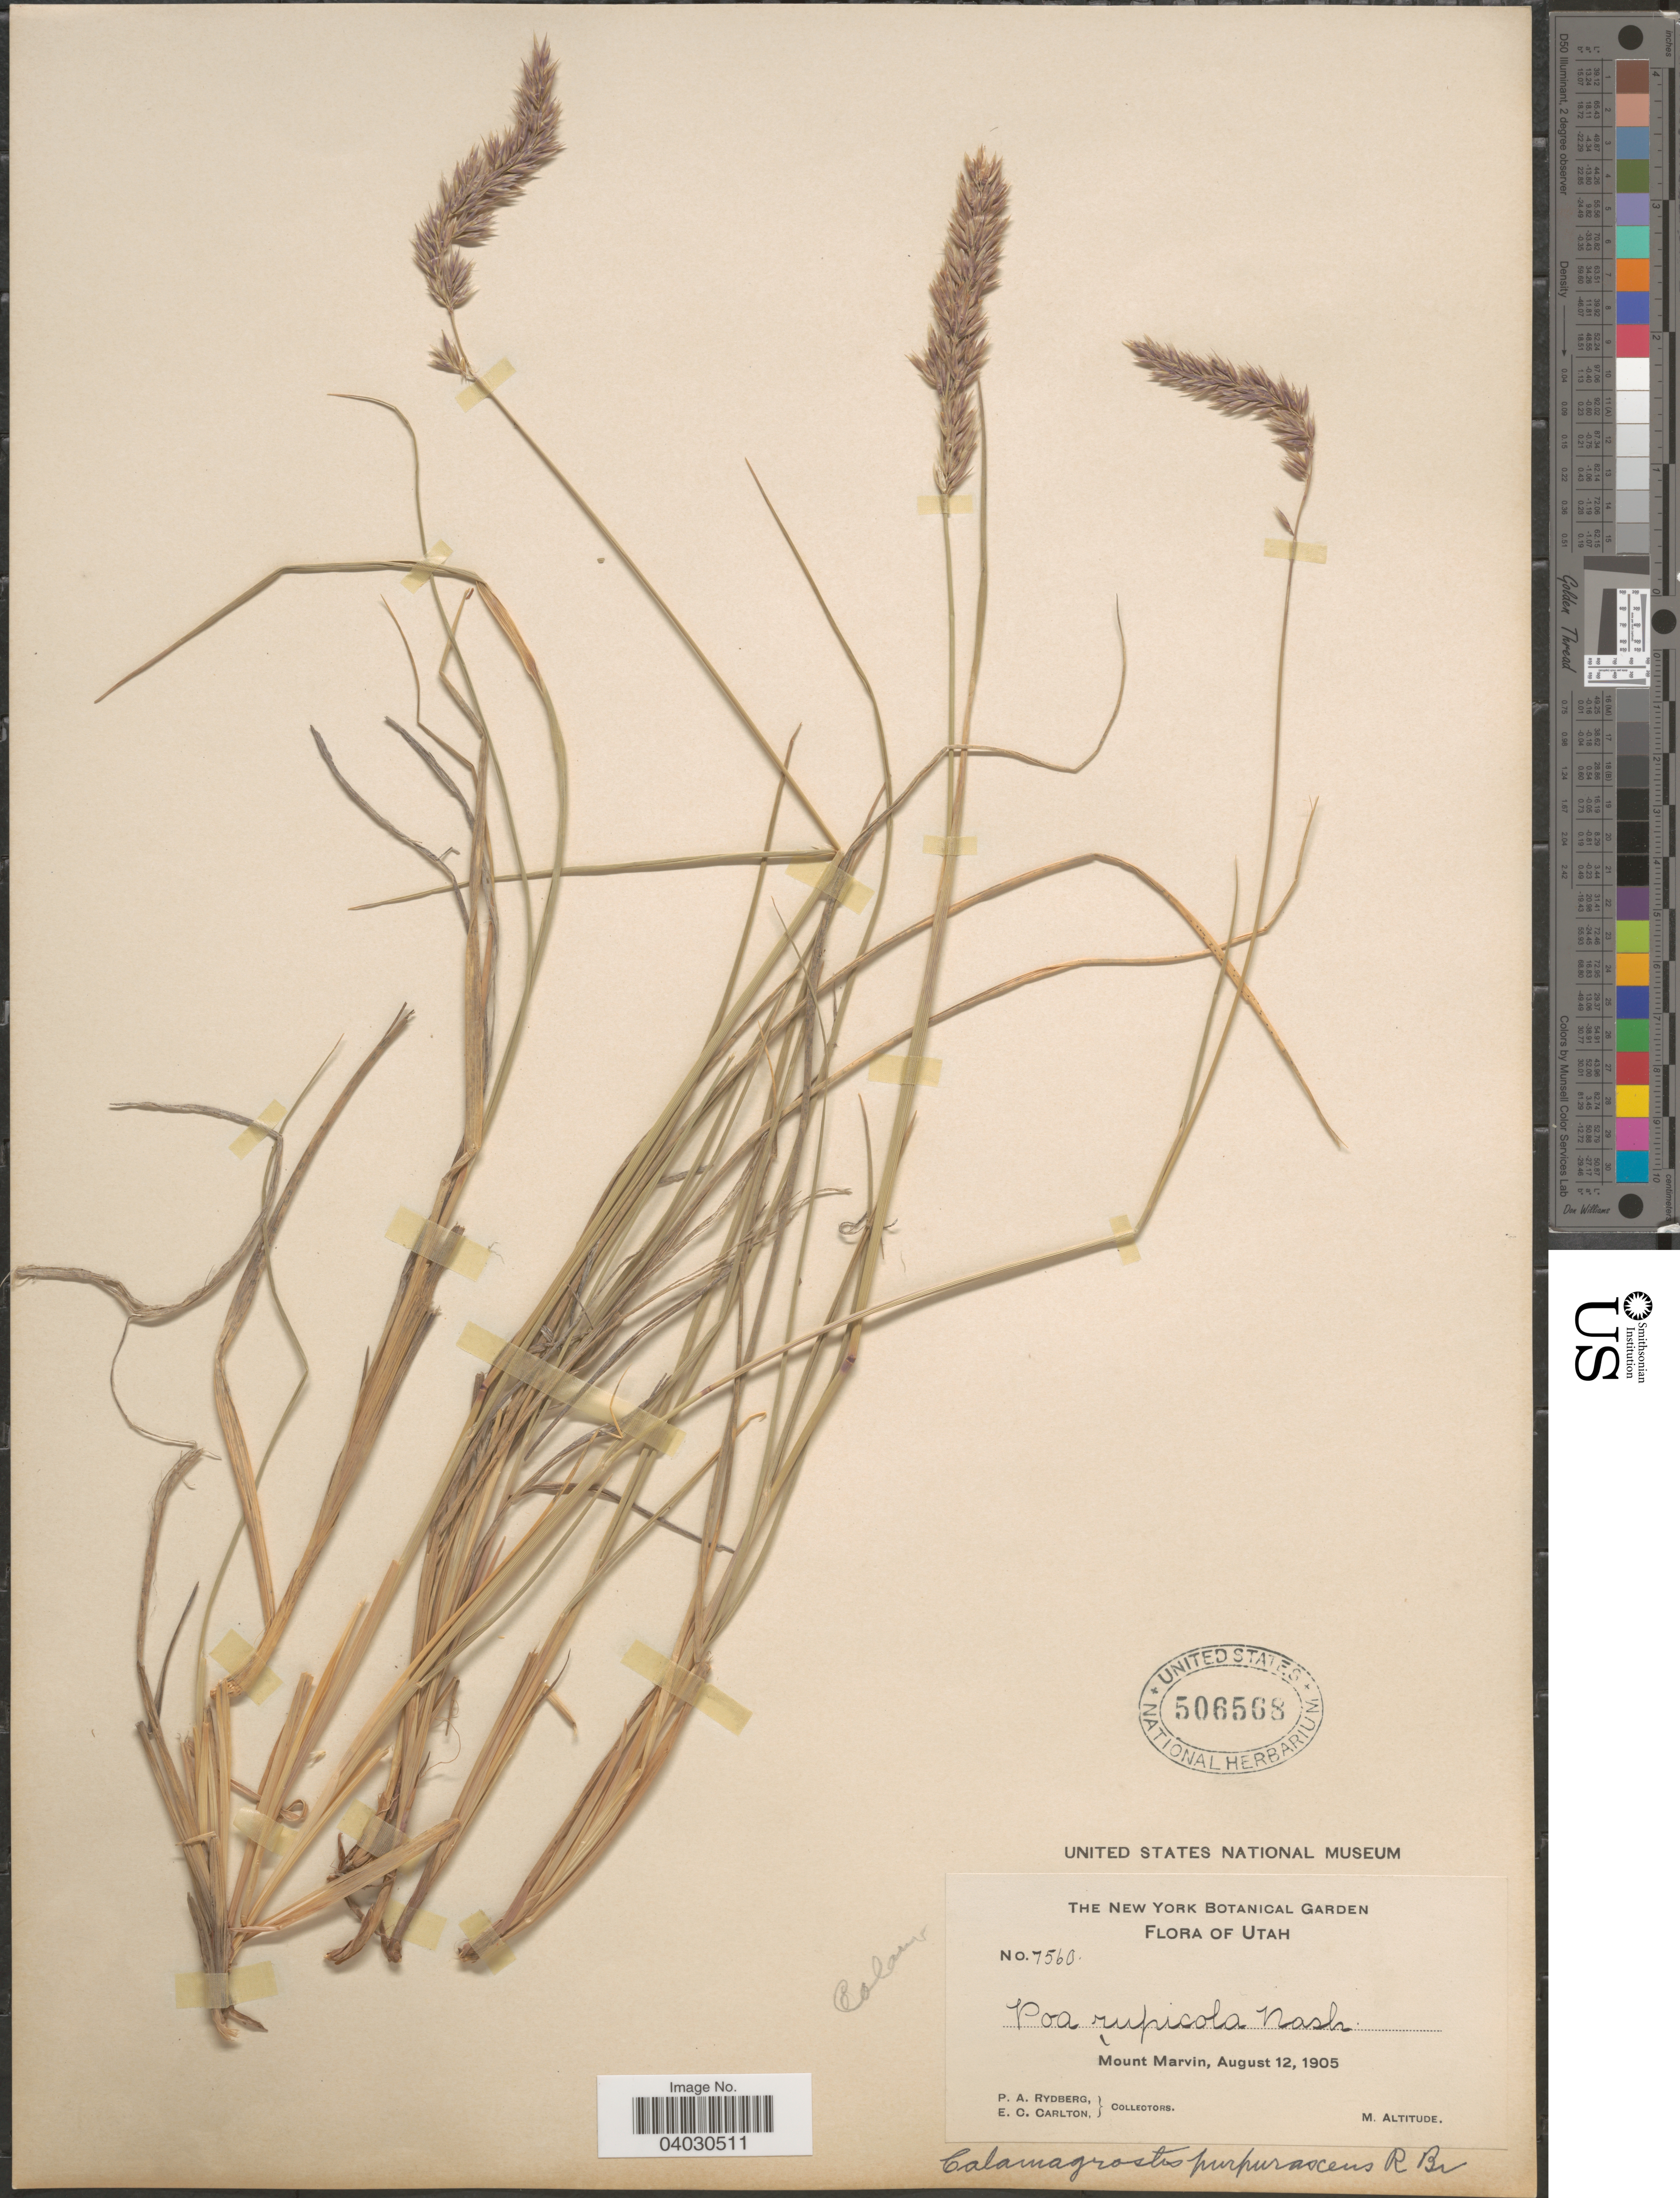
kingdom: Plantae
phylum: Tracheophyta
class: Liliopsida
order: Poales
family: Poaceae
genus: Calamagrostis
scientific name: Calamagrostis purpurascens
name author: R. Br.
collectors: P. A. Rydberg & E. Carlton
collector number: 7560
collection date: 1905-08-12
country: United States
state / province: Utah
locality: Mount Marvin.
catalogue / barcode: US 506568